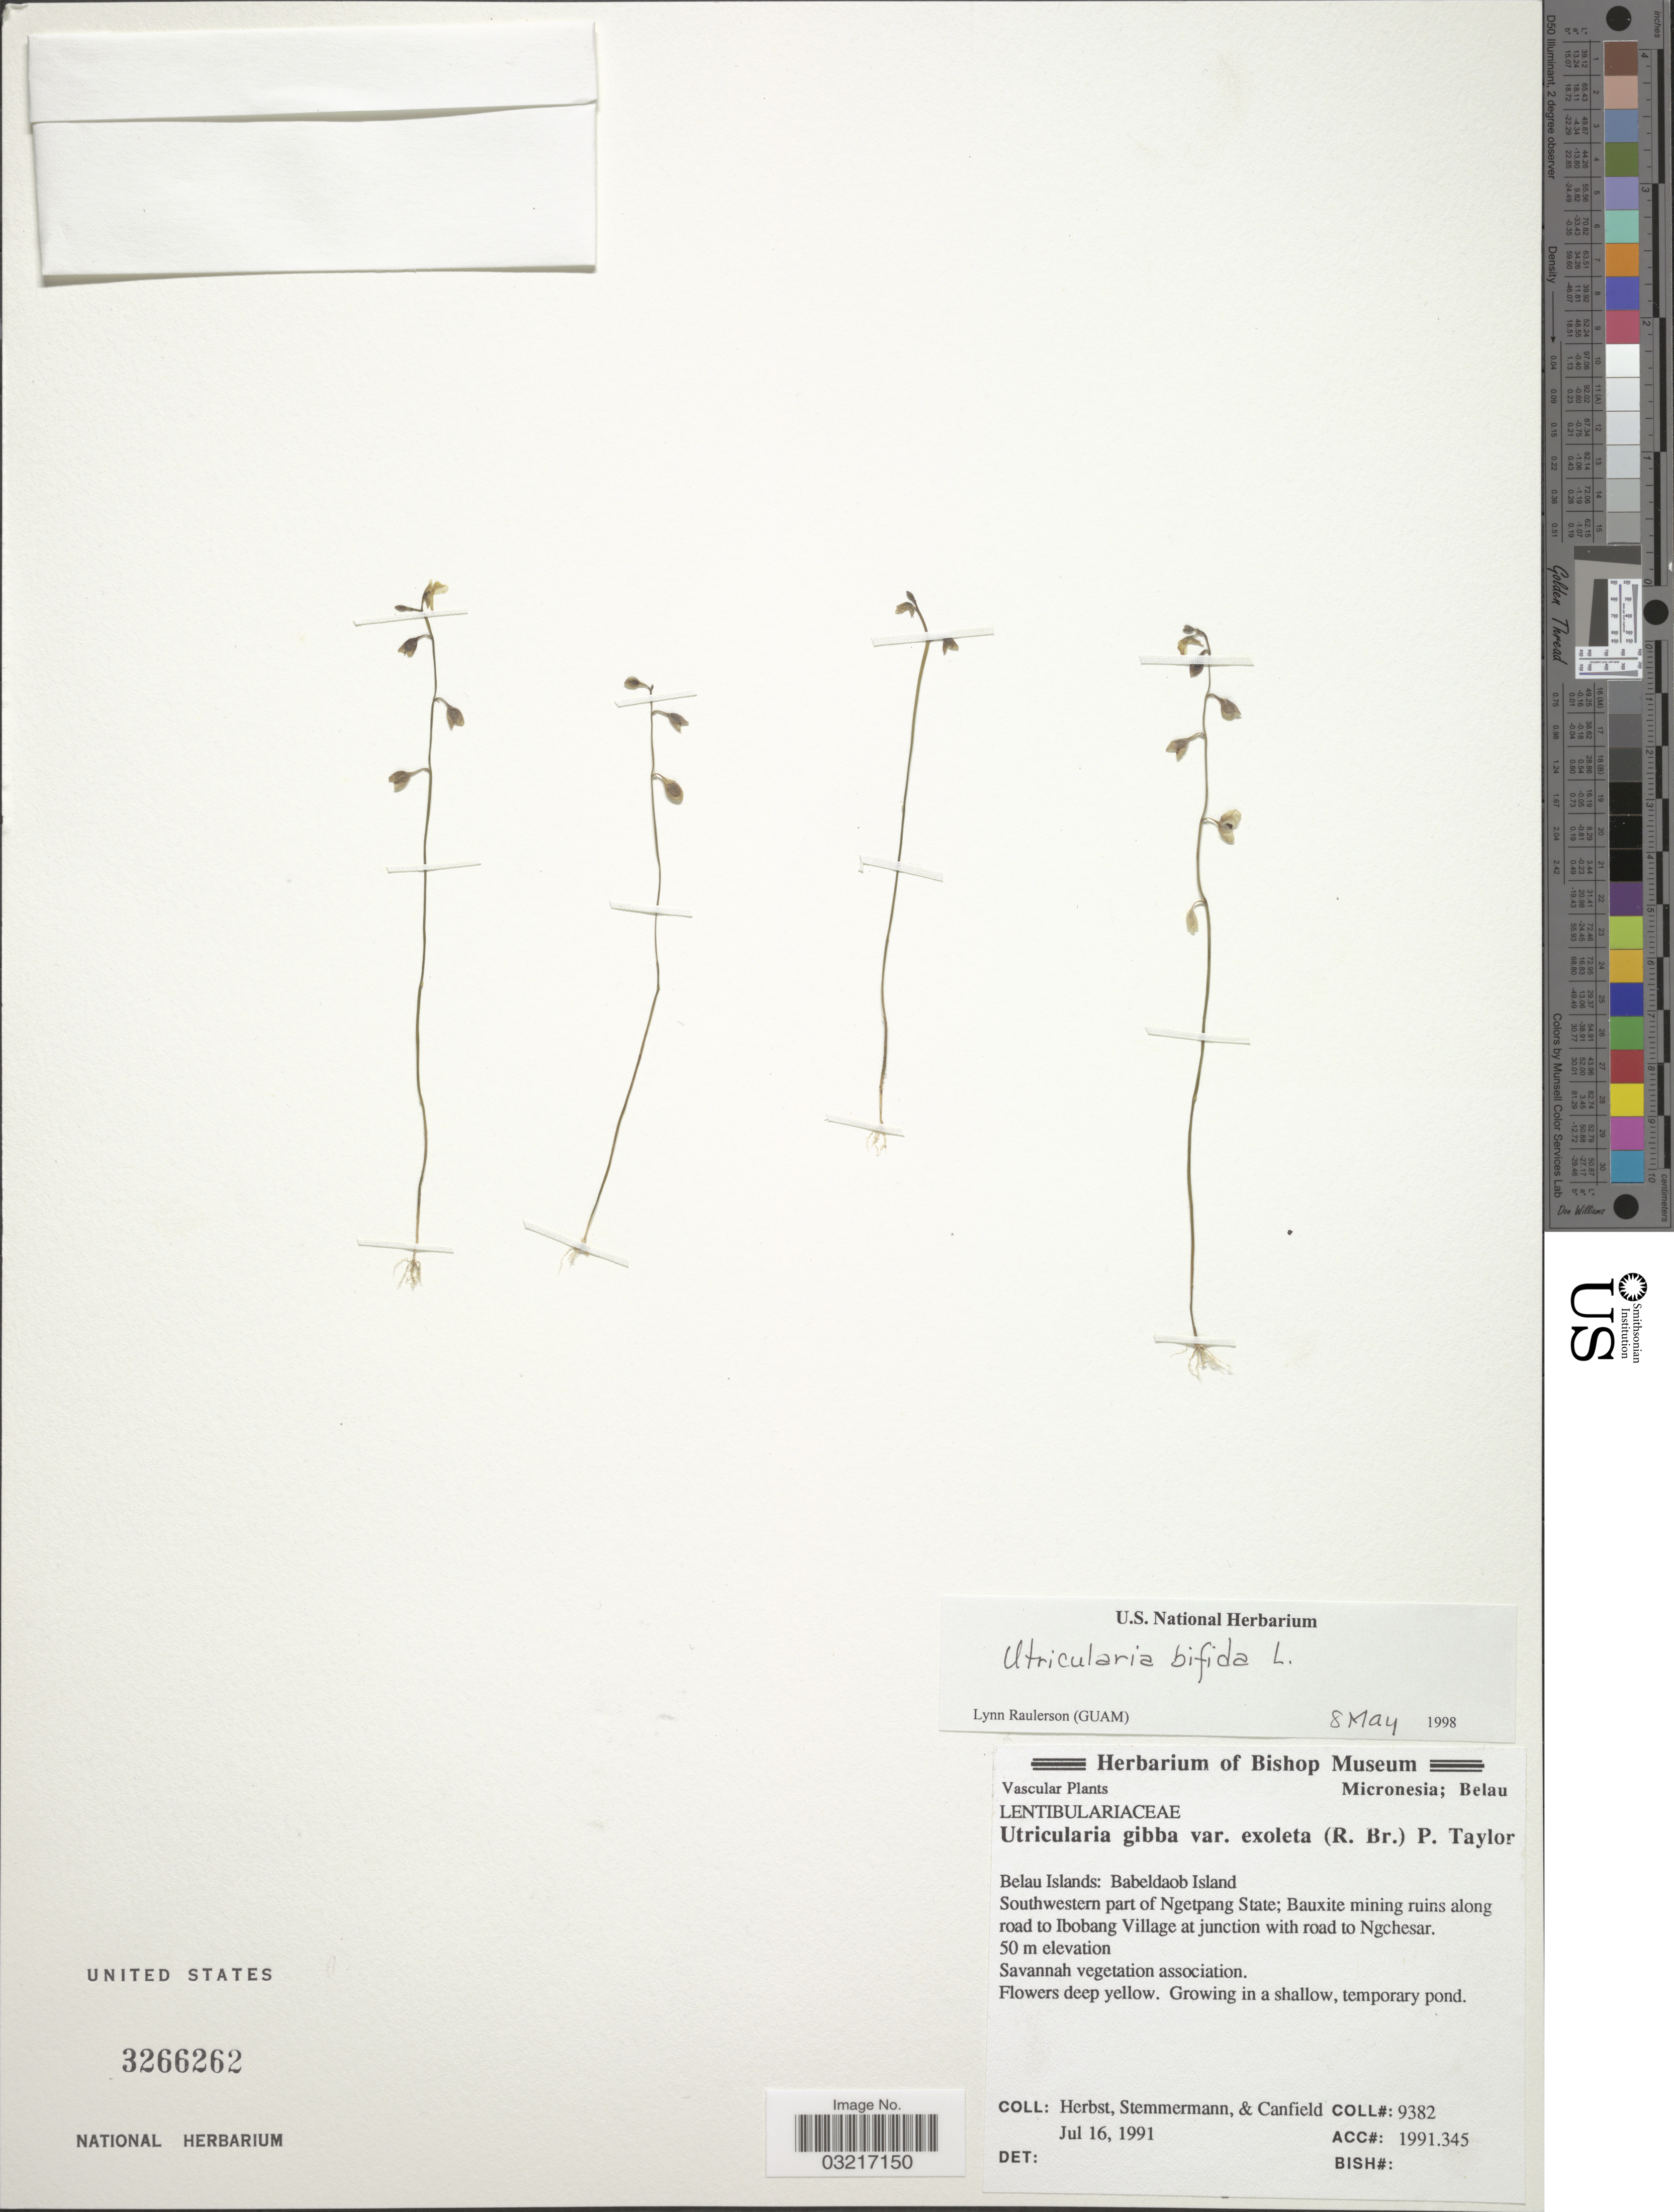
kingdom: Plantae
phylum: Tracheophyta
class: Magnoliopsida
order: Lamiales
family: Lentibulariaceae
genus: Utricularia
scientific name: Utricularia bifida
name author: L.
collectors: -. Herbst, -. Stemmermann & -. Canfield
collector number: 9382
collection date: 1991-07-16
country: Palau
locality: Belau Islands: Babeldaob Island. Southwestern part of Ngetpang State; Bauxite mining ruins along road to Ibobang Village at junction with road to Ngchesar.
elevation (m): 50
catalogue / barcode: US 3266262